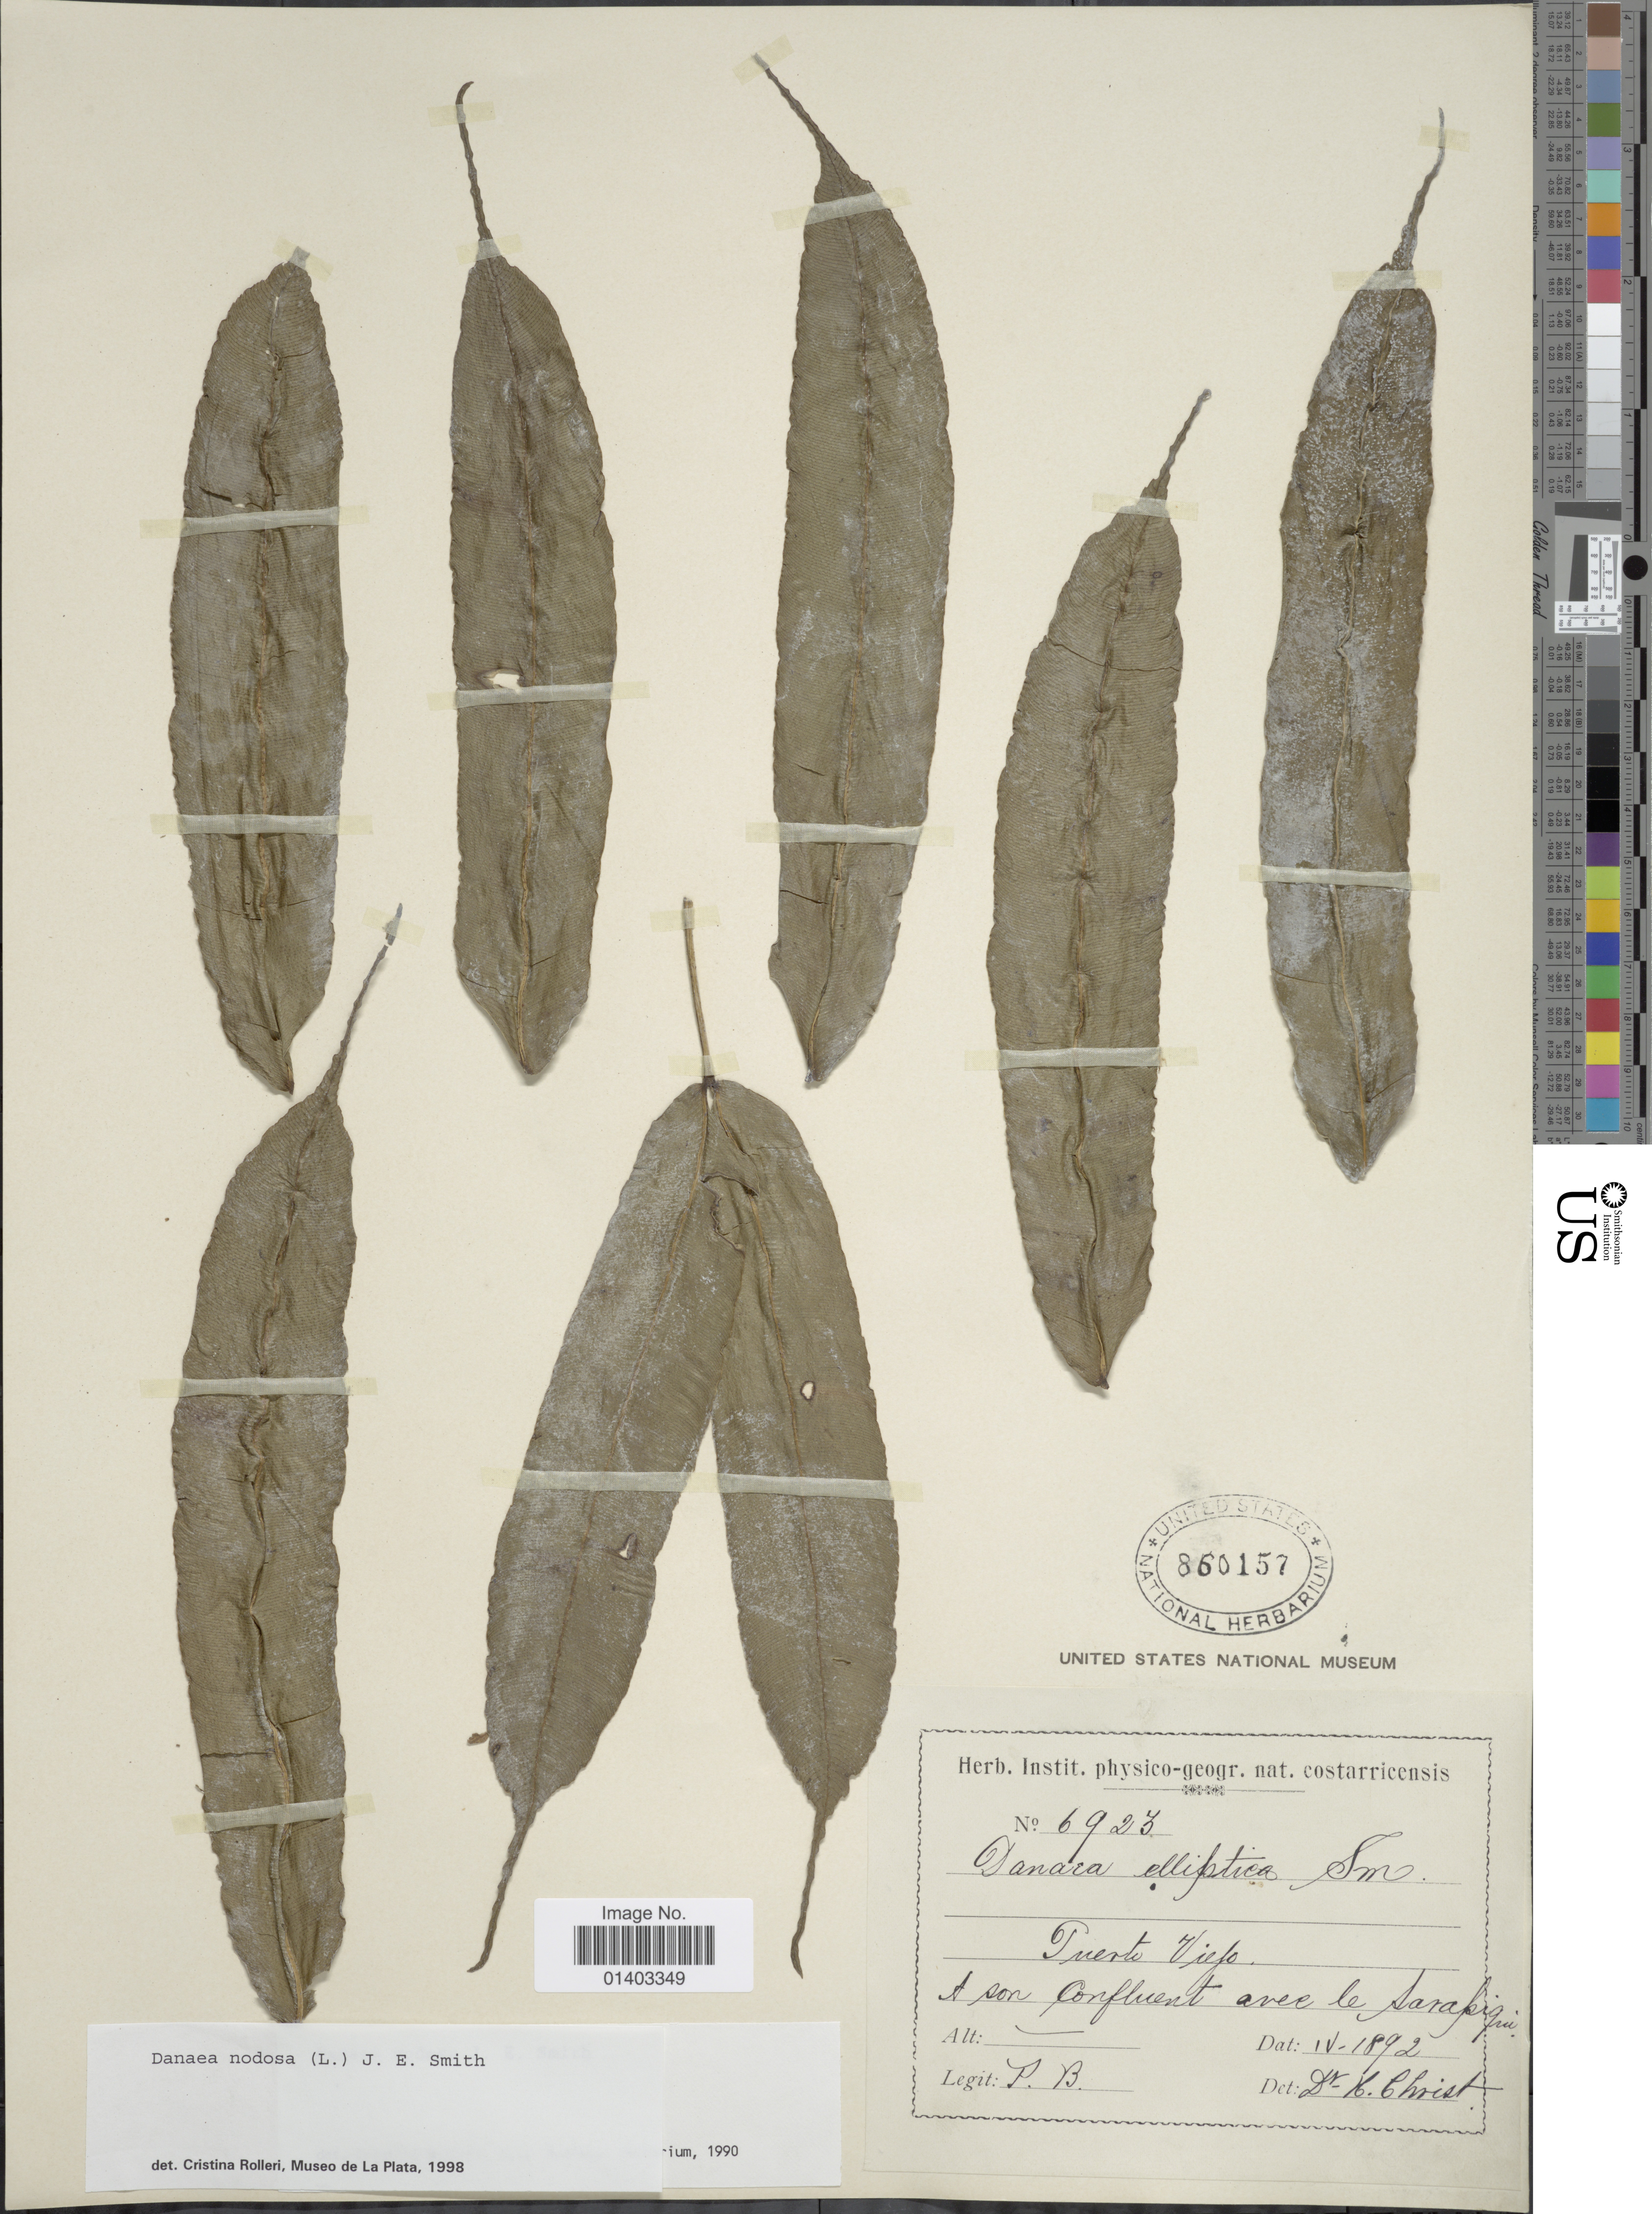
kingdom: Plantae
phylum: Tracheophyta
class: Polypodiopsida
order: Marattiales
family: Marattiaceae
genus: Danaea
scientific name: Danaea nodosa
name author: (L.) Sm.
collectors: P. B.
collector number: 6923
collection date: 1892-04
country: Costa Rica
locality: Puerto Viejo, à son confluent avec le Sarapiguí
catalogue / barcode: US 860157